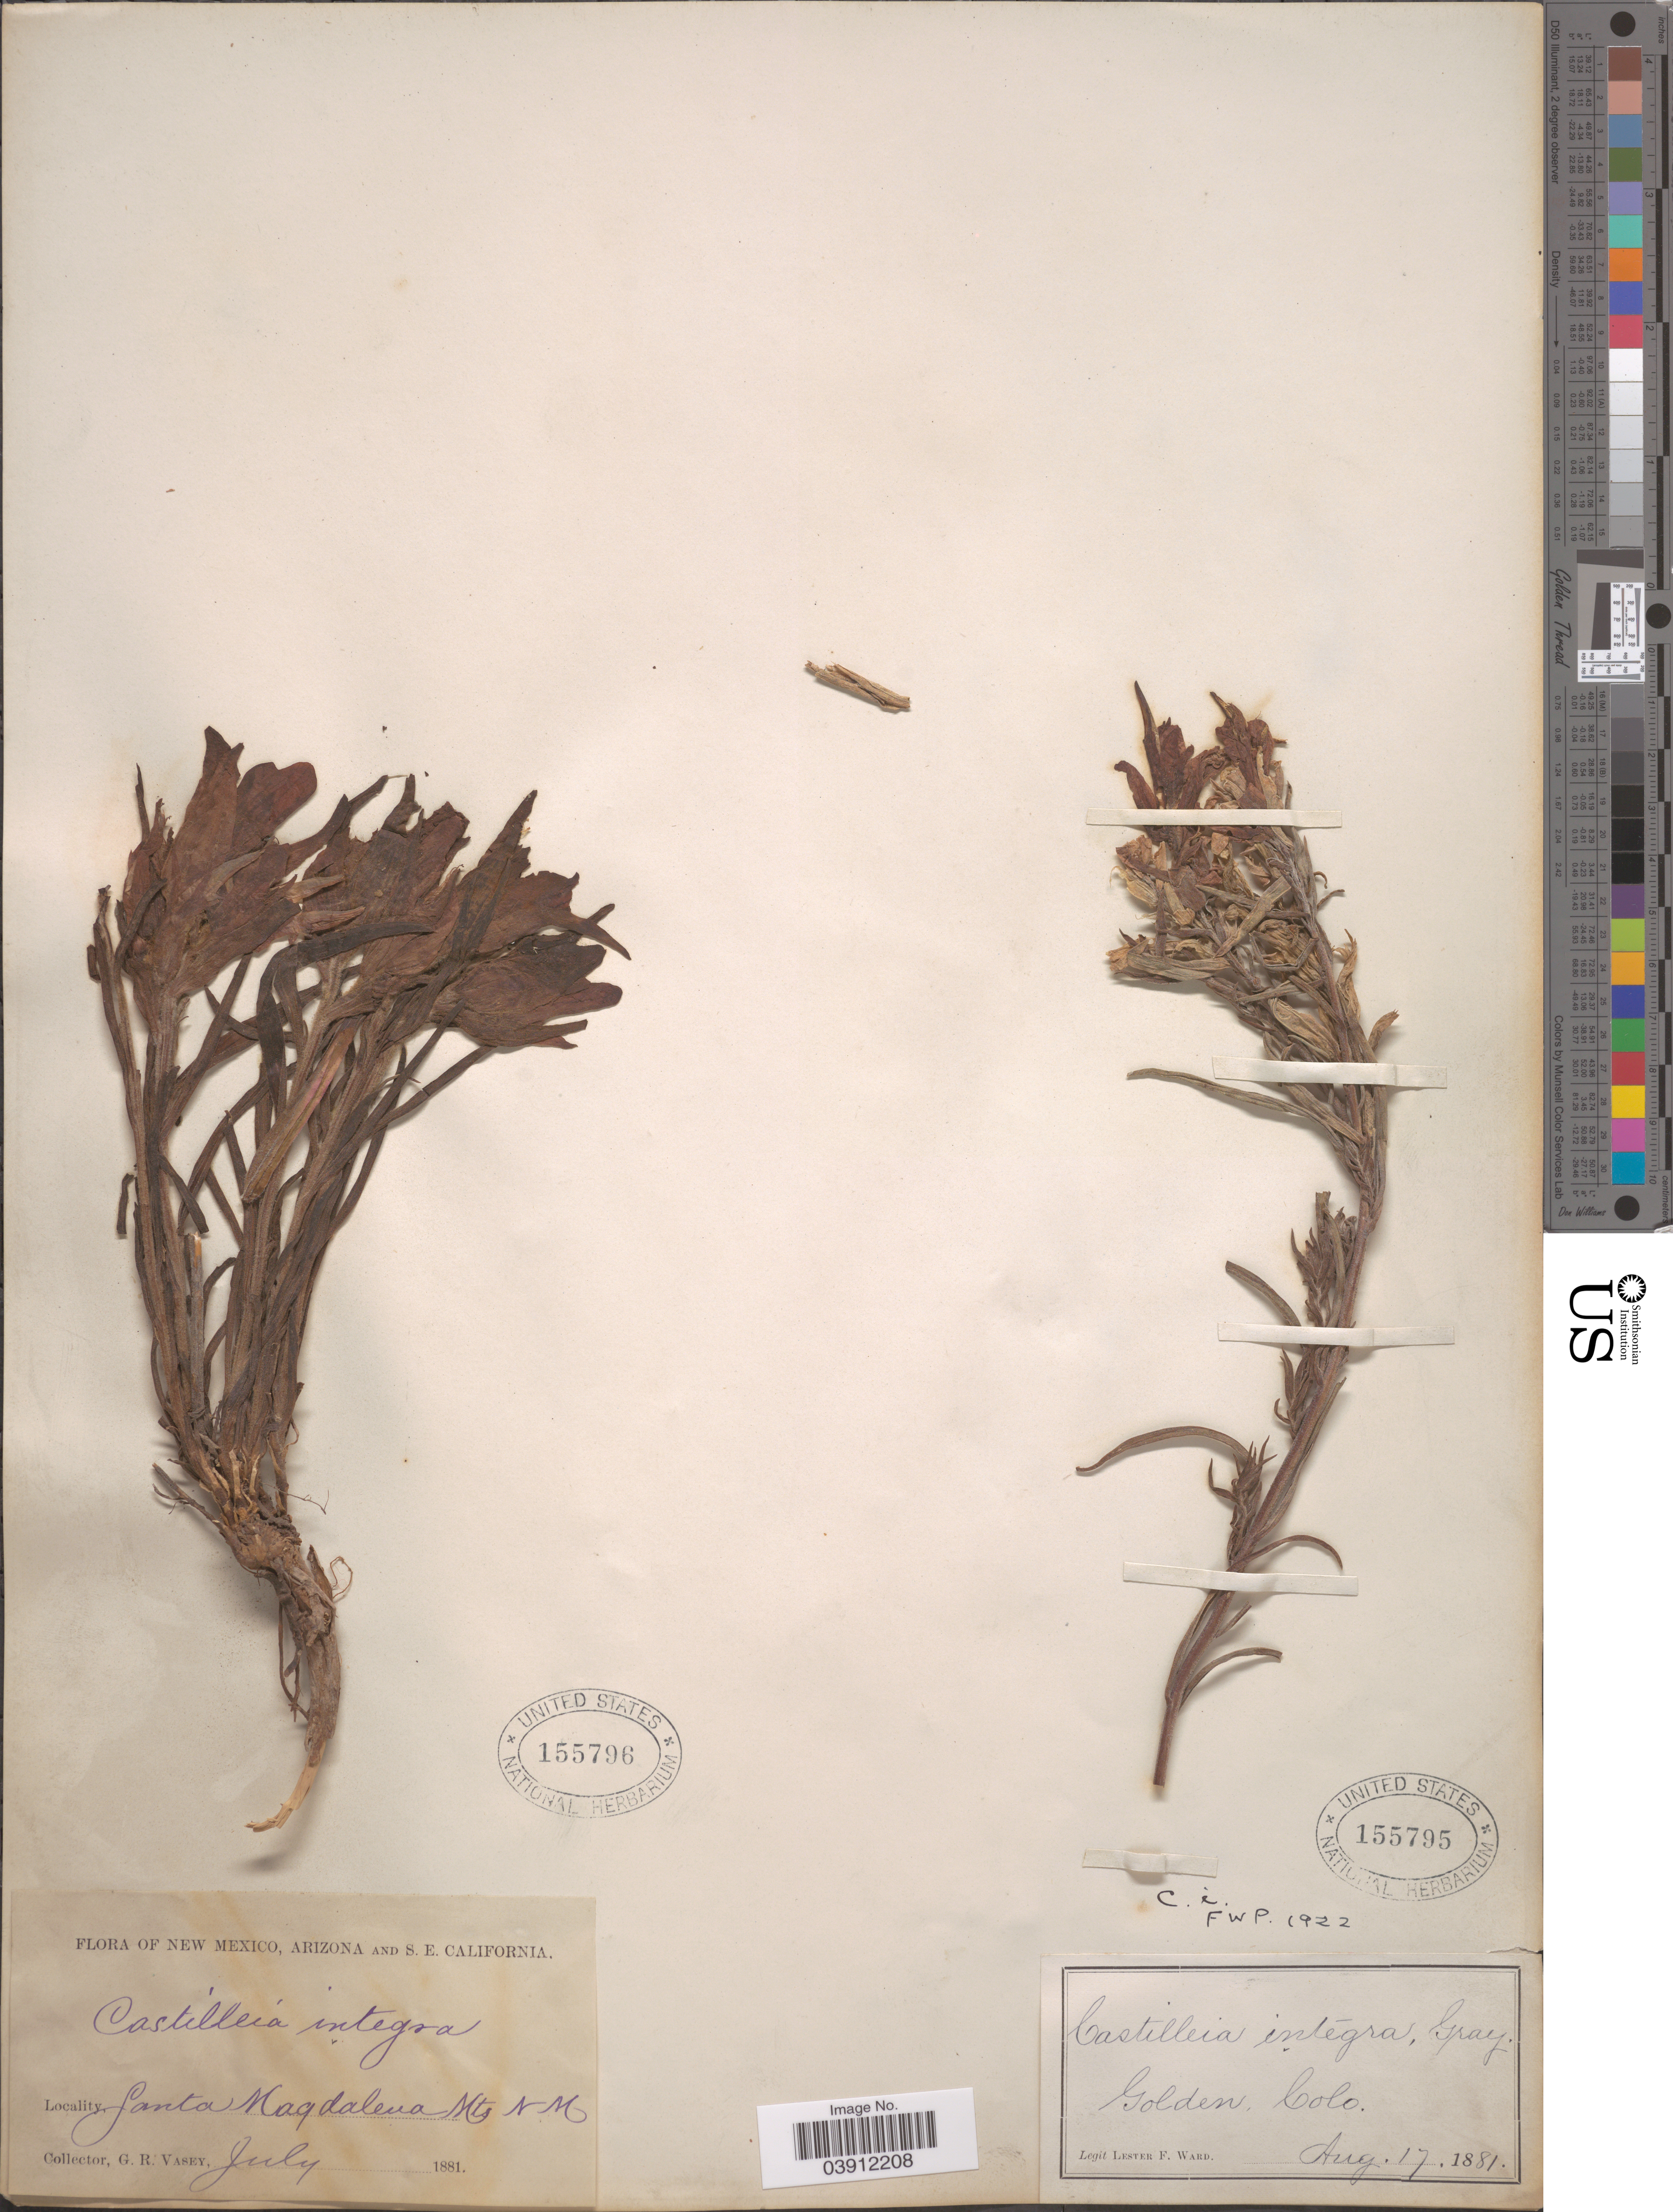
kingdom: Plantae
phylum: Tracheophyta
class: Magnoliopsida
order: Lamiales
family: Orobanchaceae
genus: Castilleja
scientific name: Castilleja integra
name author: A. Gray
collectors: L. F. Ward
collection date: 1881-08-17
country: United States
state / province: Colorado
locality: Golden.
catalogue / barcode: US 155795-2